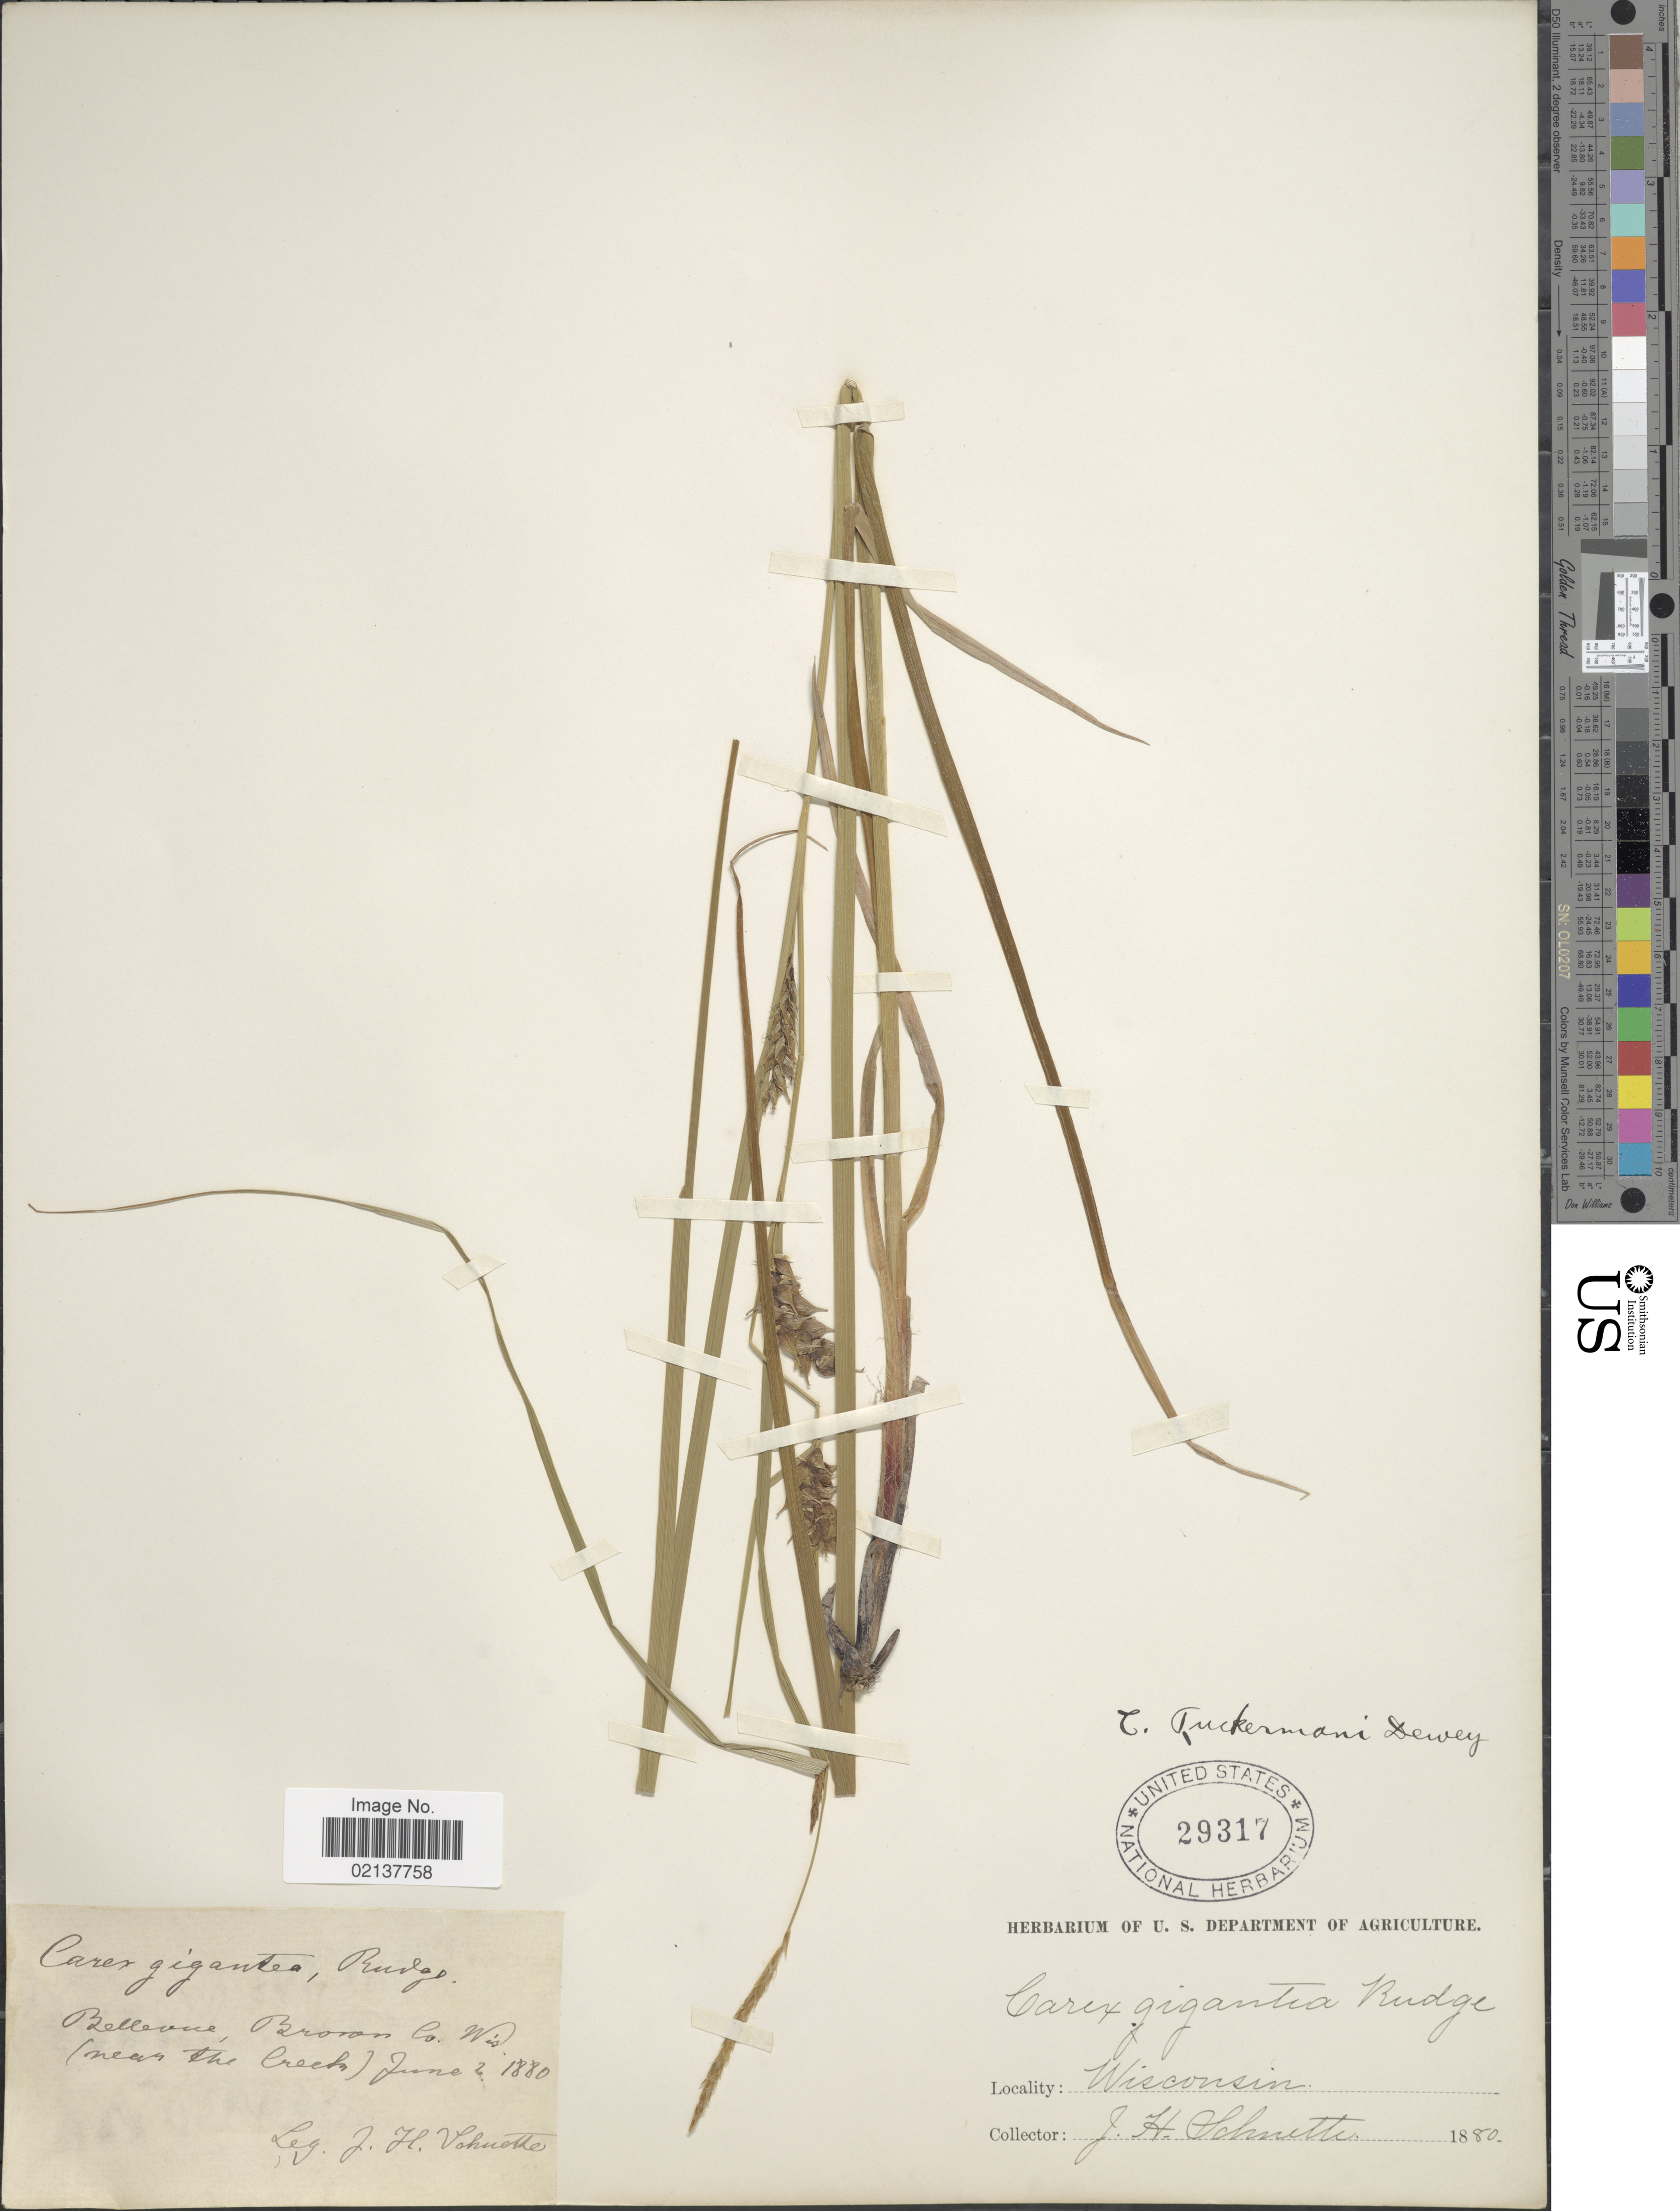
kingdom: Plantae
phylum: Tracheophyta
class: Liliopsida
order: Poales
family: Cyperaceae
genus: Carex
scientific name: Carex tuckermanii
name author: Boott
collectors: J. H. Schuette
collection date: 1880-06-02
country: United States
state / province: Wisconsin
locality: Bellevne, Brown Co (near the creek)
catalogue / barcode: US 29317